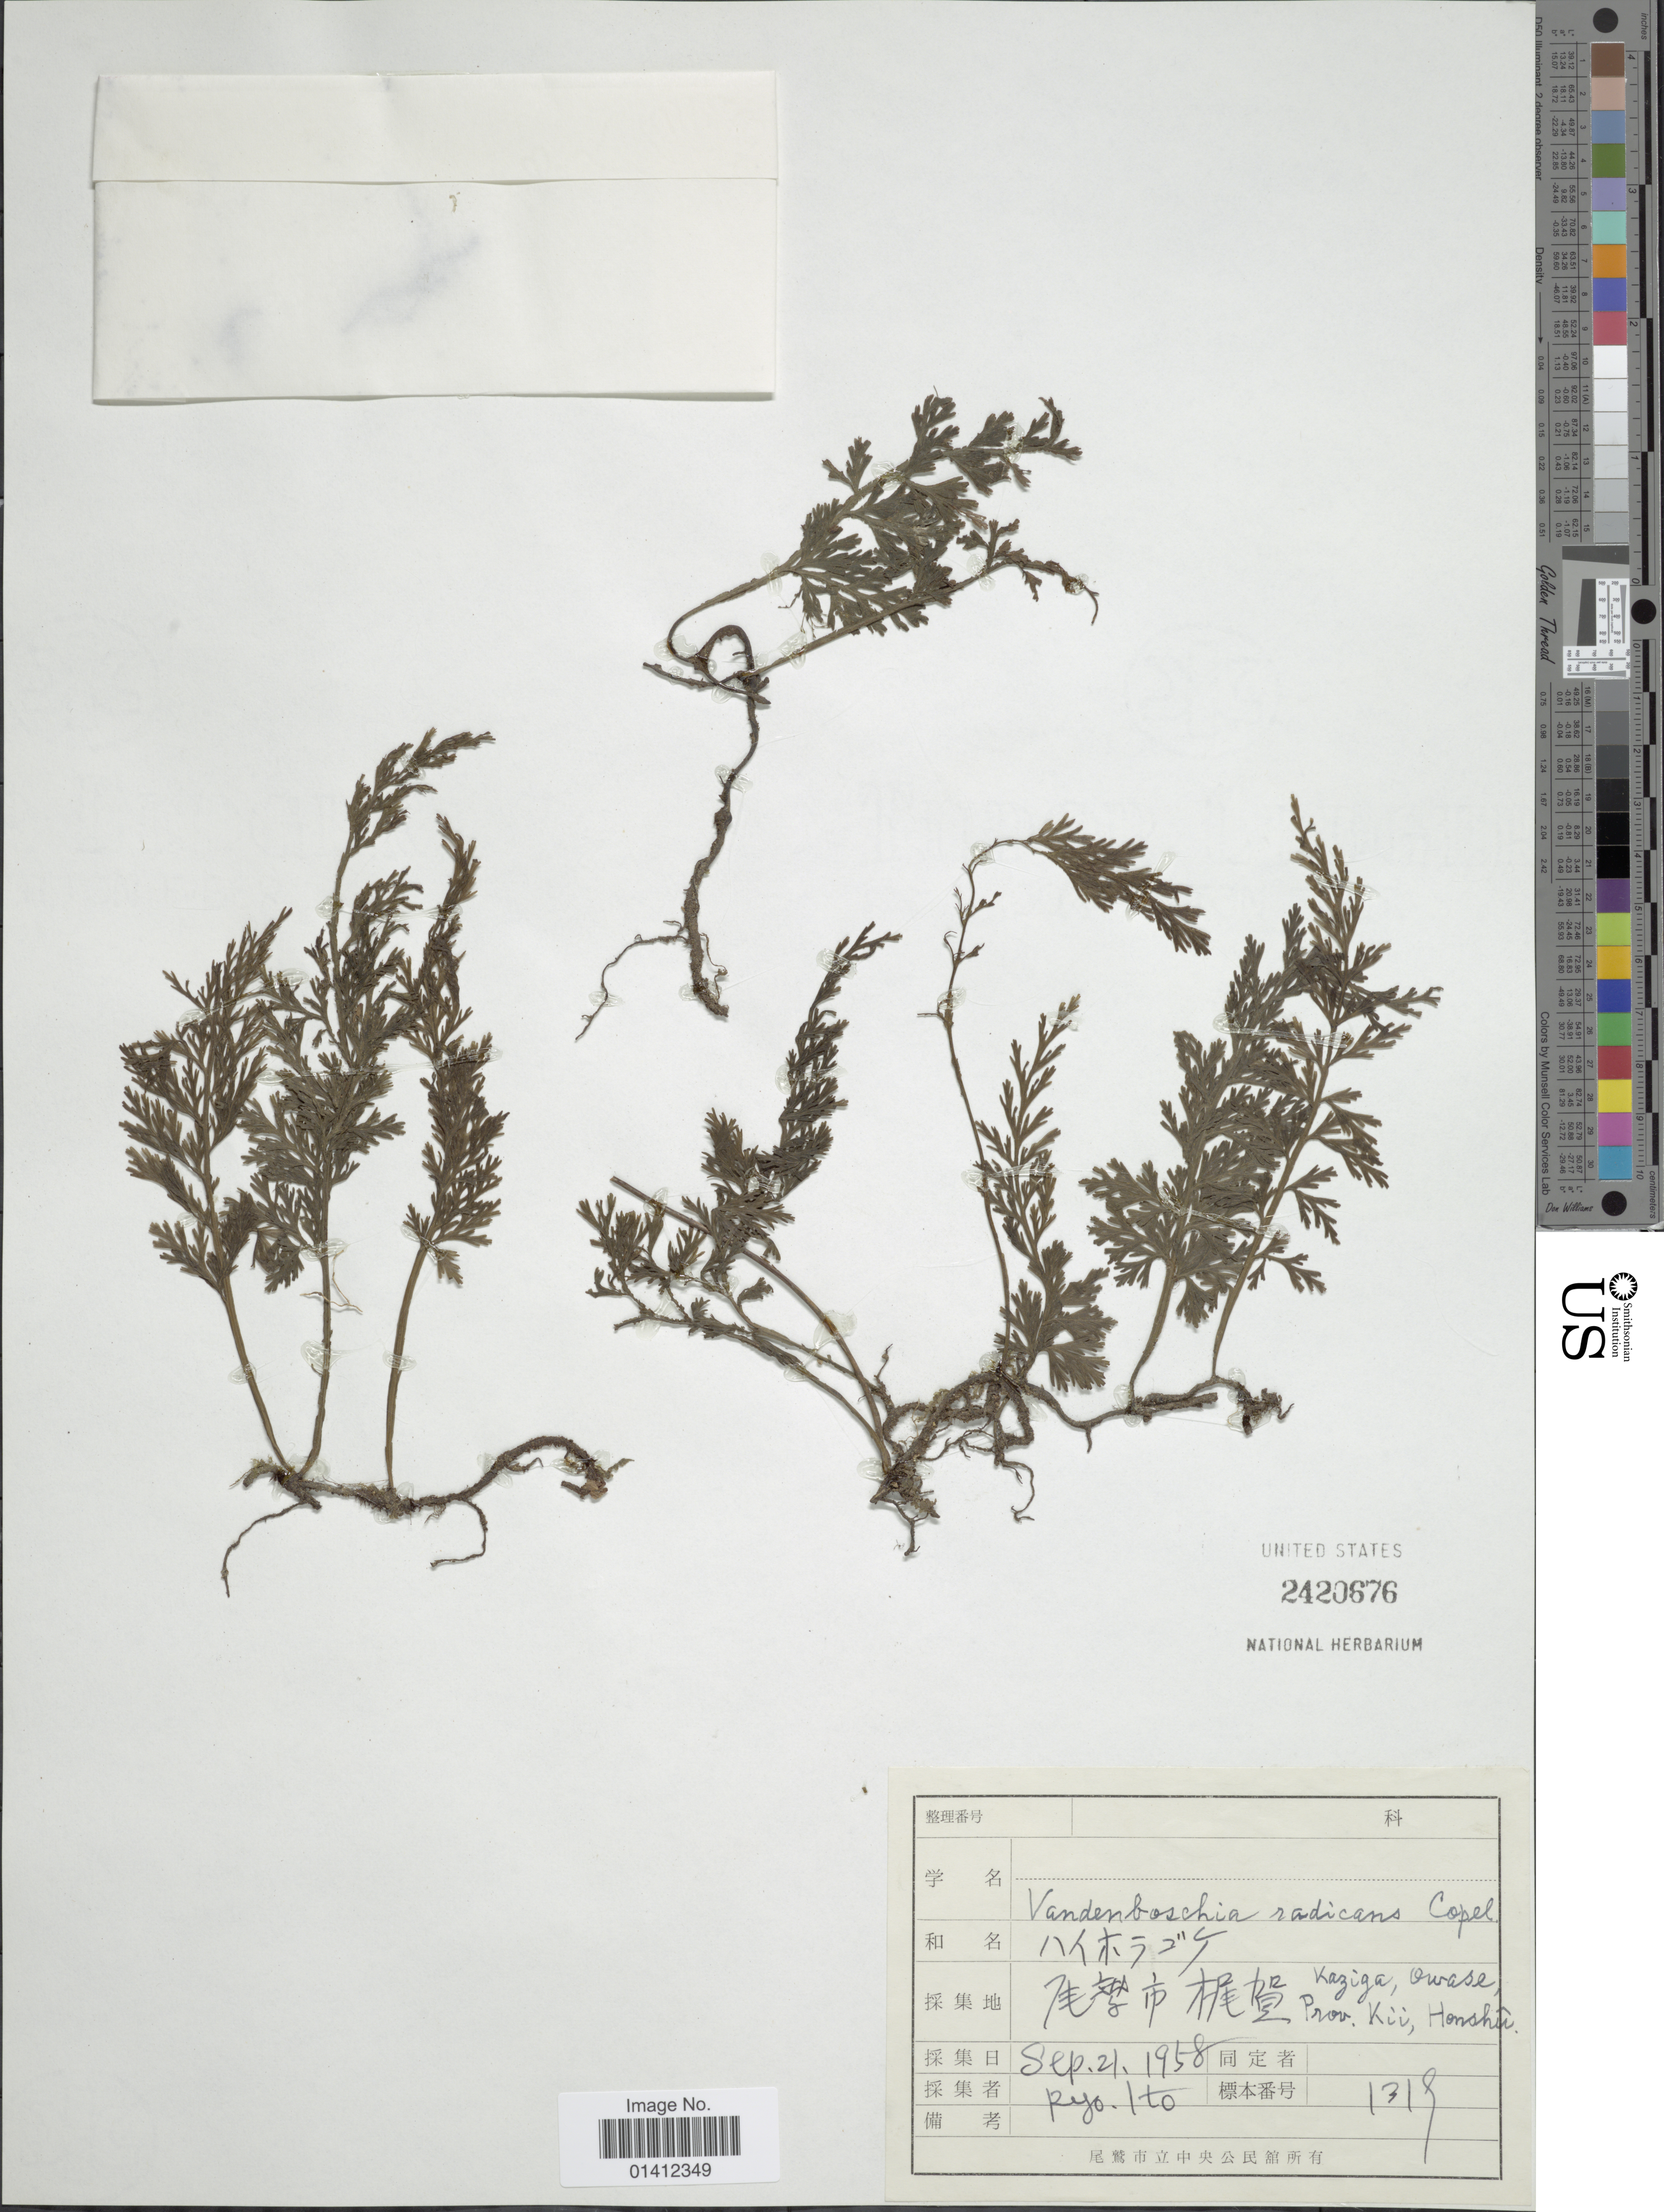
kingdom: Plantae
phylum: Tracheophyta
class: Polypodiopsida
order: Hymenophyllales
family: Hymenophyllaceae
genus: Vandenboschia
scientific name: Vandenboschia radicans var. orientalis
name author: (C. Chr.) H. Itô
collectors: R. Ito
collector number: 1319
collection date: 1958-09-21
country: Japan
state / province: Mie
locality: Keziga, Owase, Prov. Kii, Honshû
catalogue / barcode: US 2420676